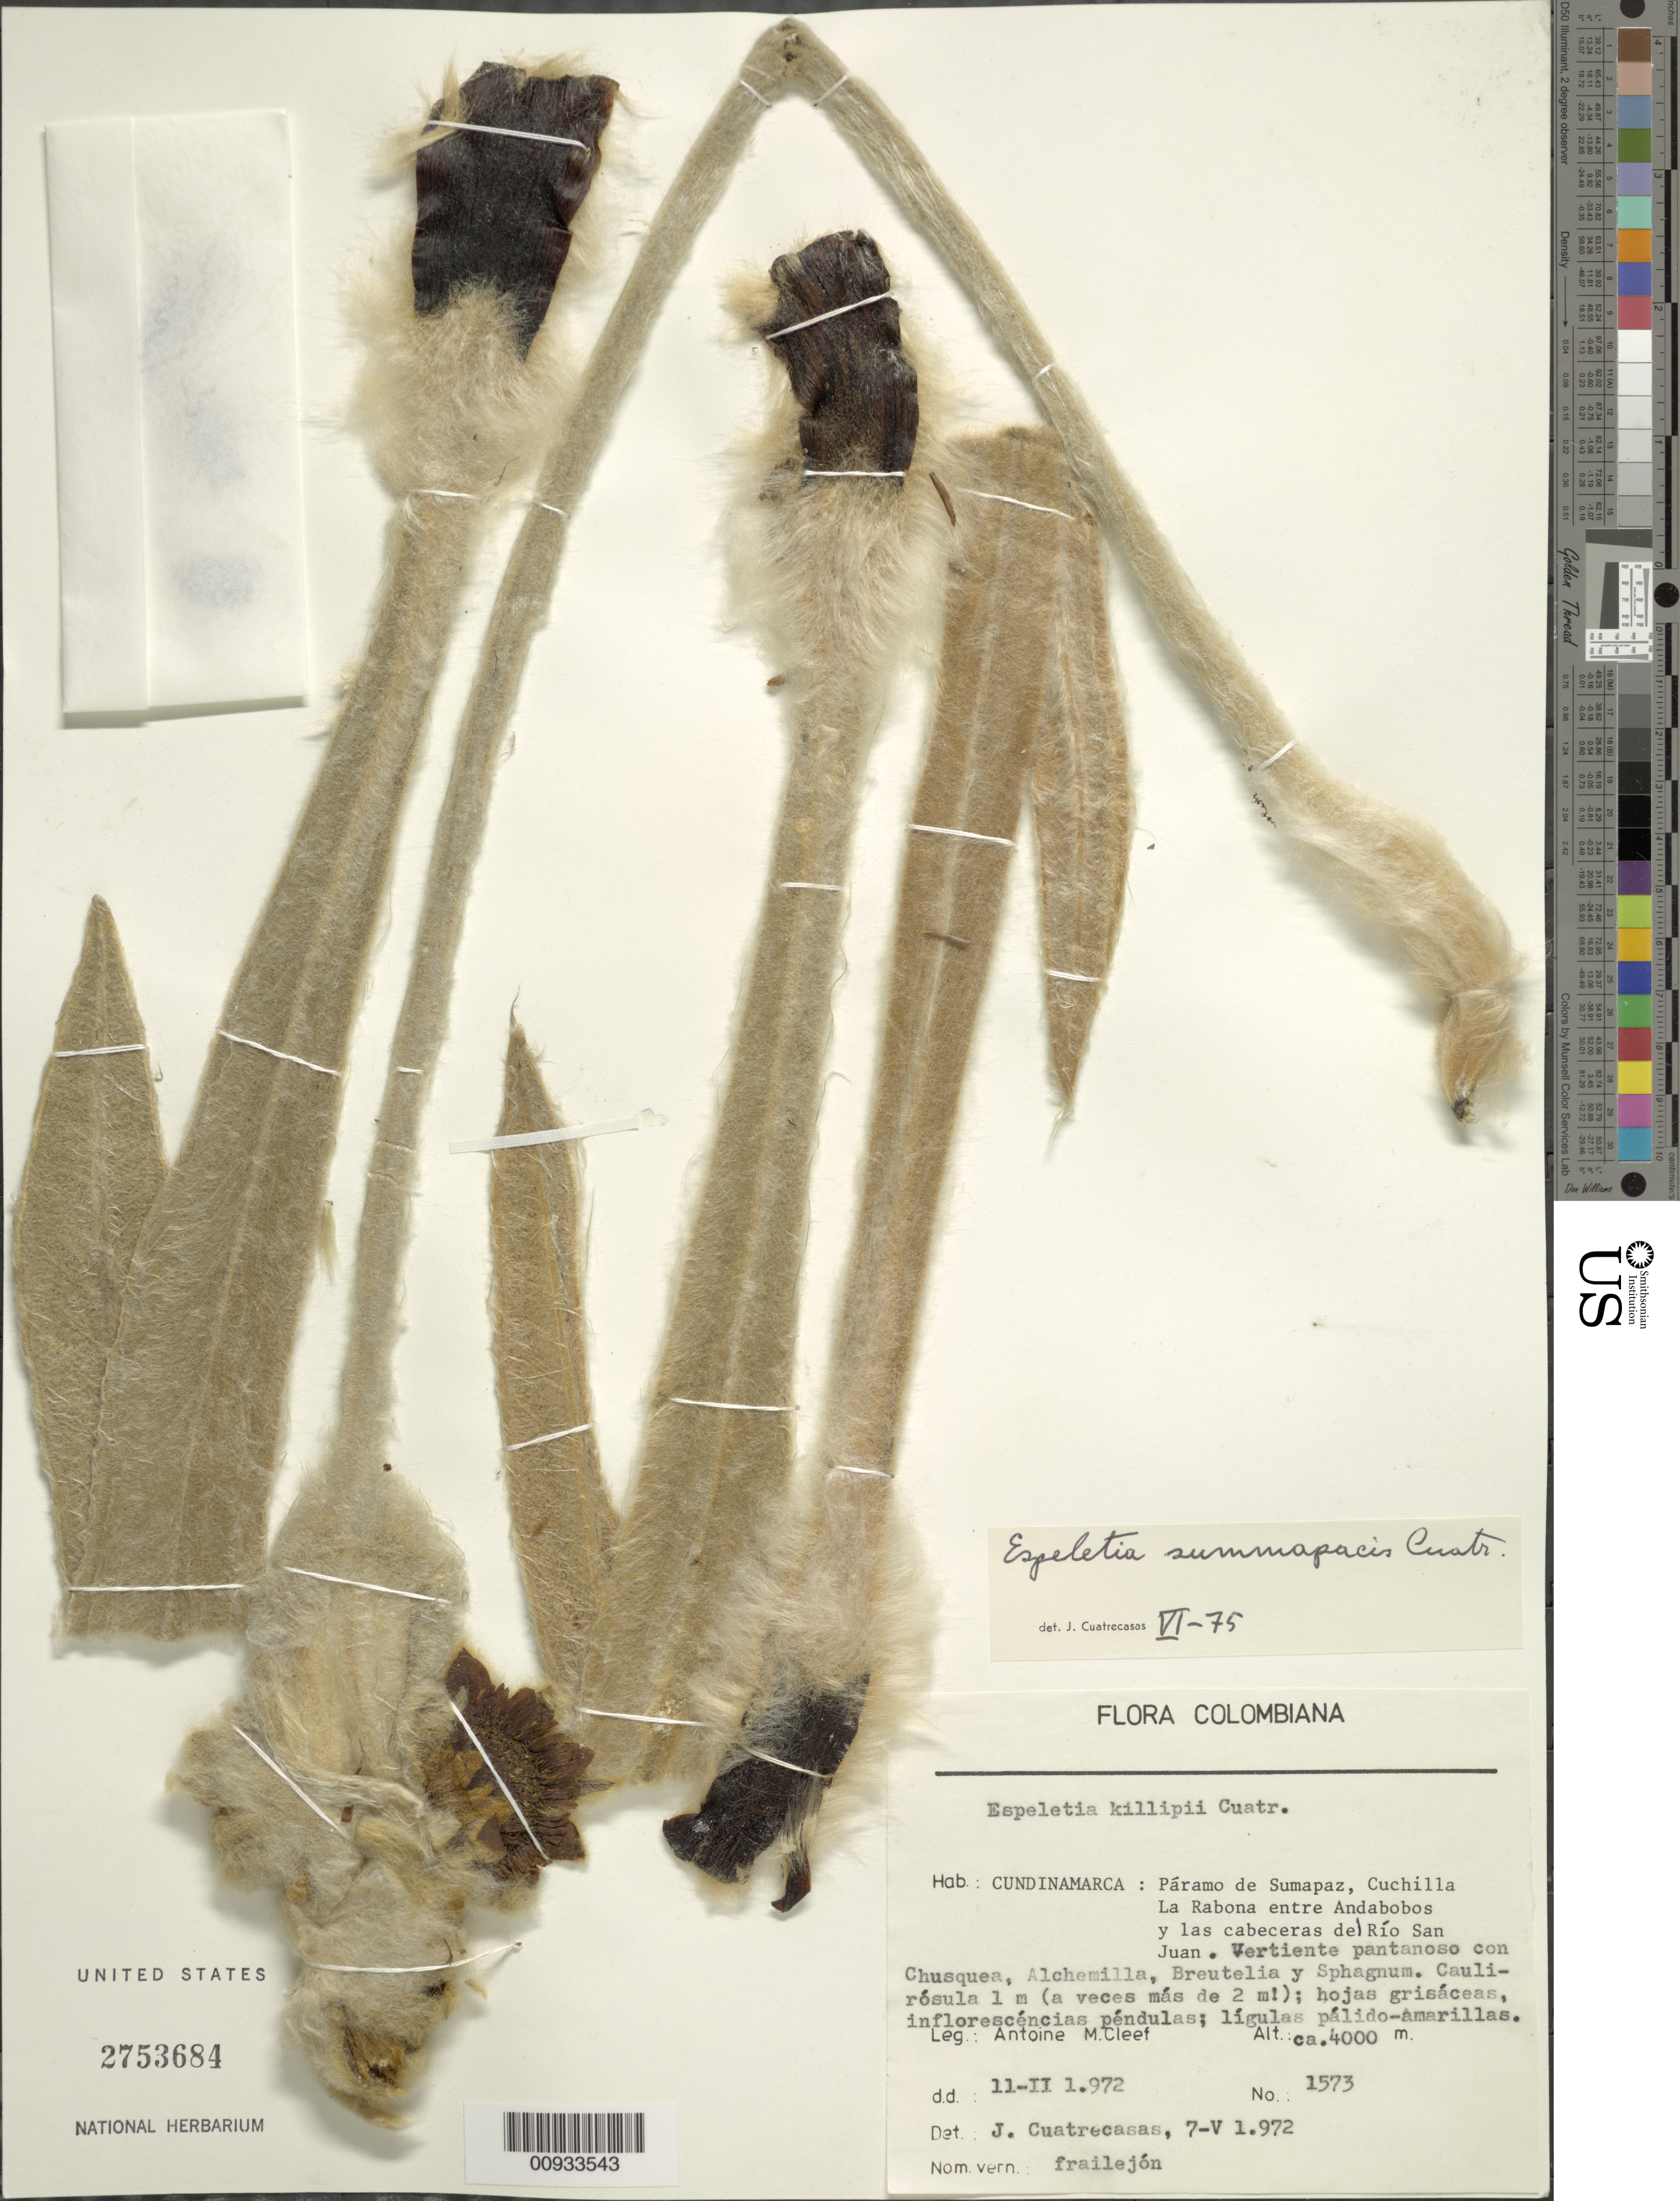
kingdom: Plantae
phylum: Tracheophyta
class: Magnoliopsida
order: Asterales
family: Asteraceae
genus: Espeletia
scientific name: Espeletia summapacis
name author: Cuatrec.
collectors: A. M. Cleef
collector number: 1575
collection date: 1972-02-11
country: Colombia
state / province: Cundinamarca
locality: Paramo de Sumapaz, Cuchilla La Rabona entre Andabobos y las cabeceras del Rio San Juan, vertiente pantanoso con Chsuque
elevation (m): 4000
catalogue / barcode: US 2753684